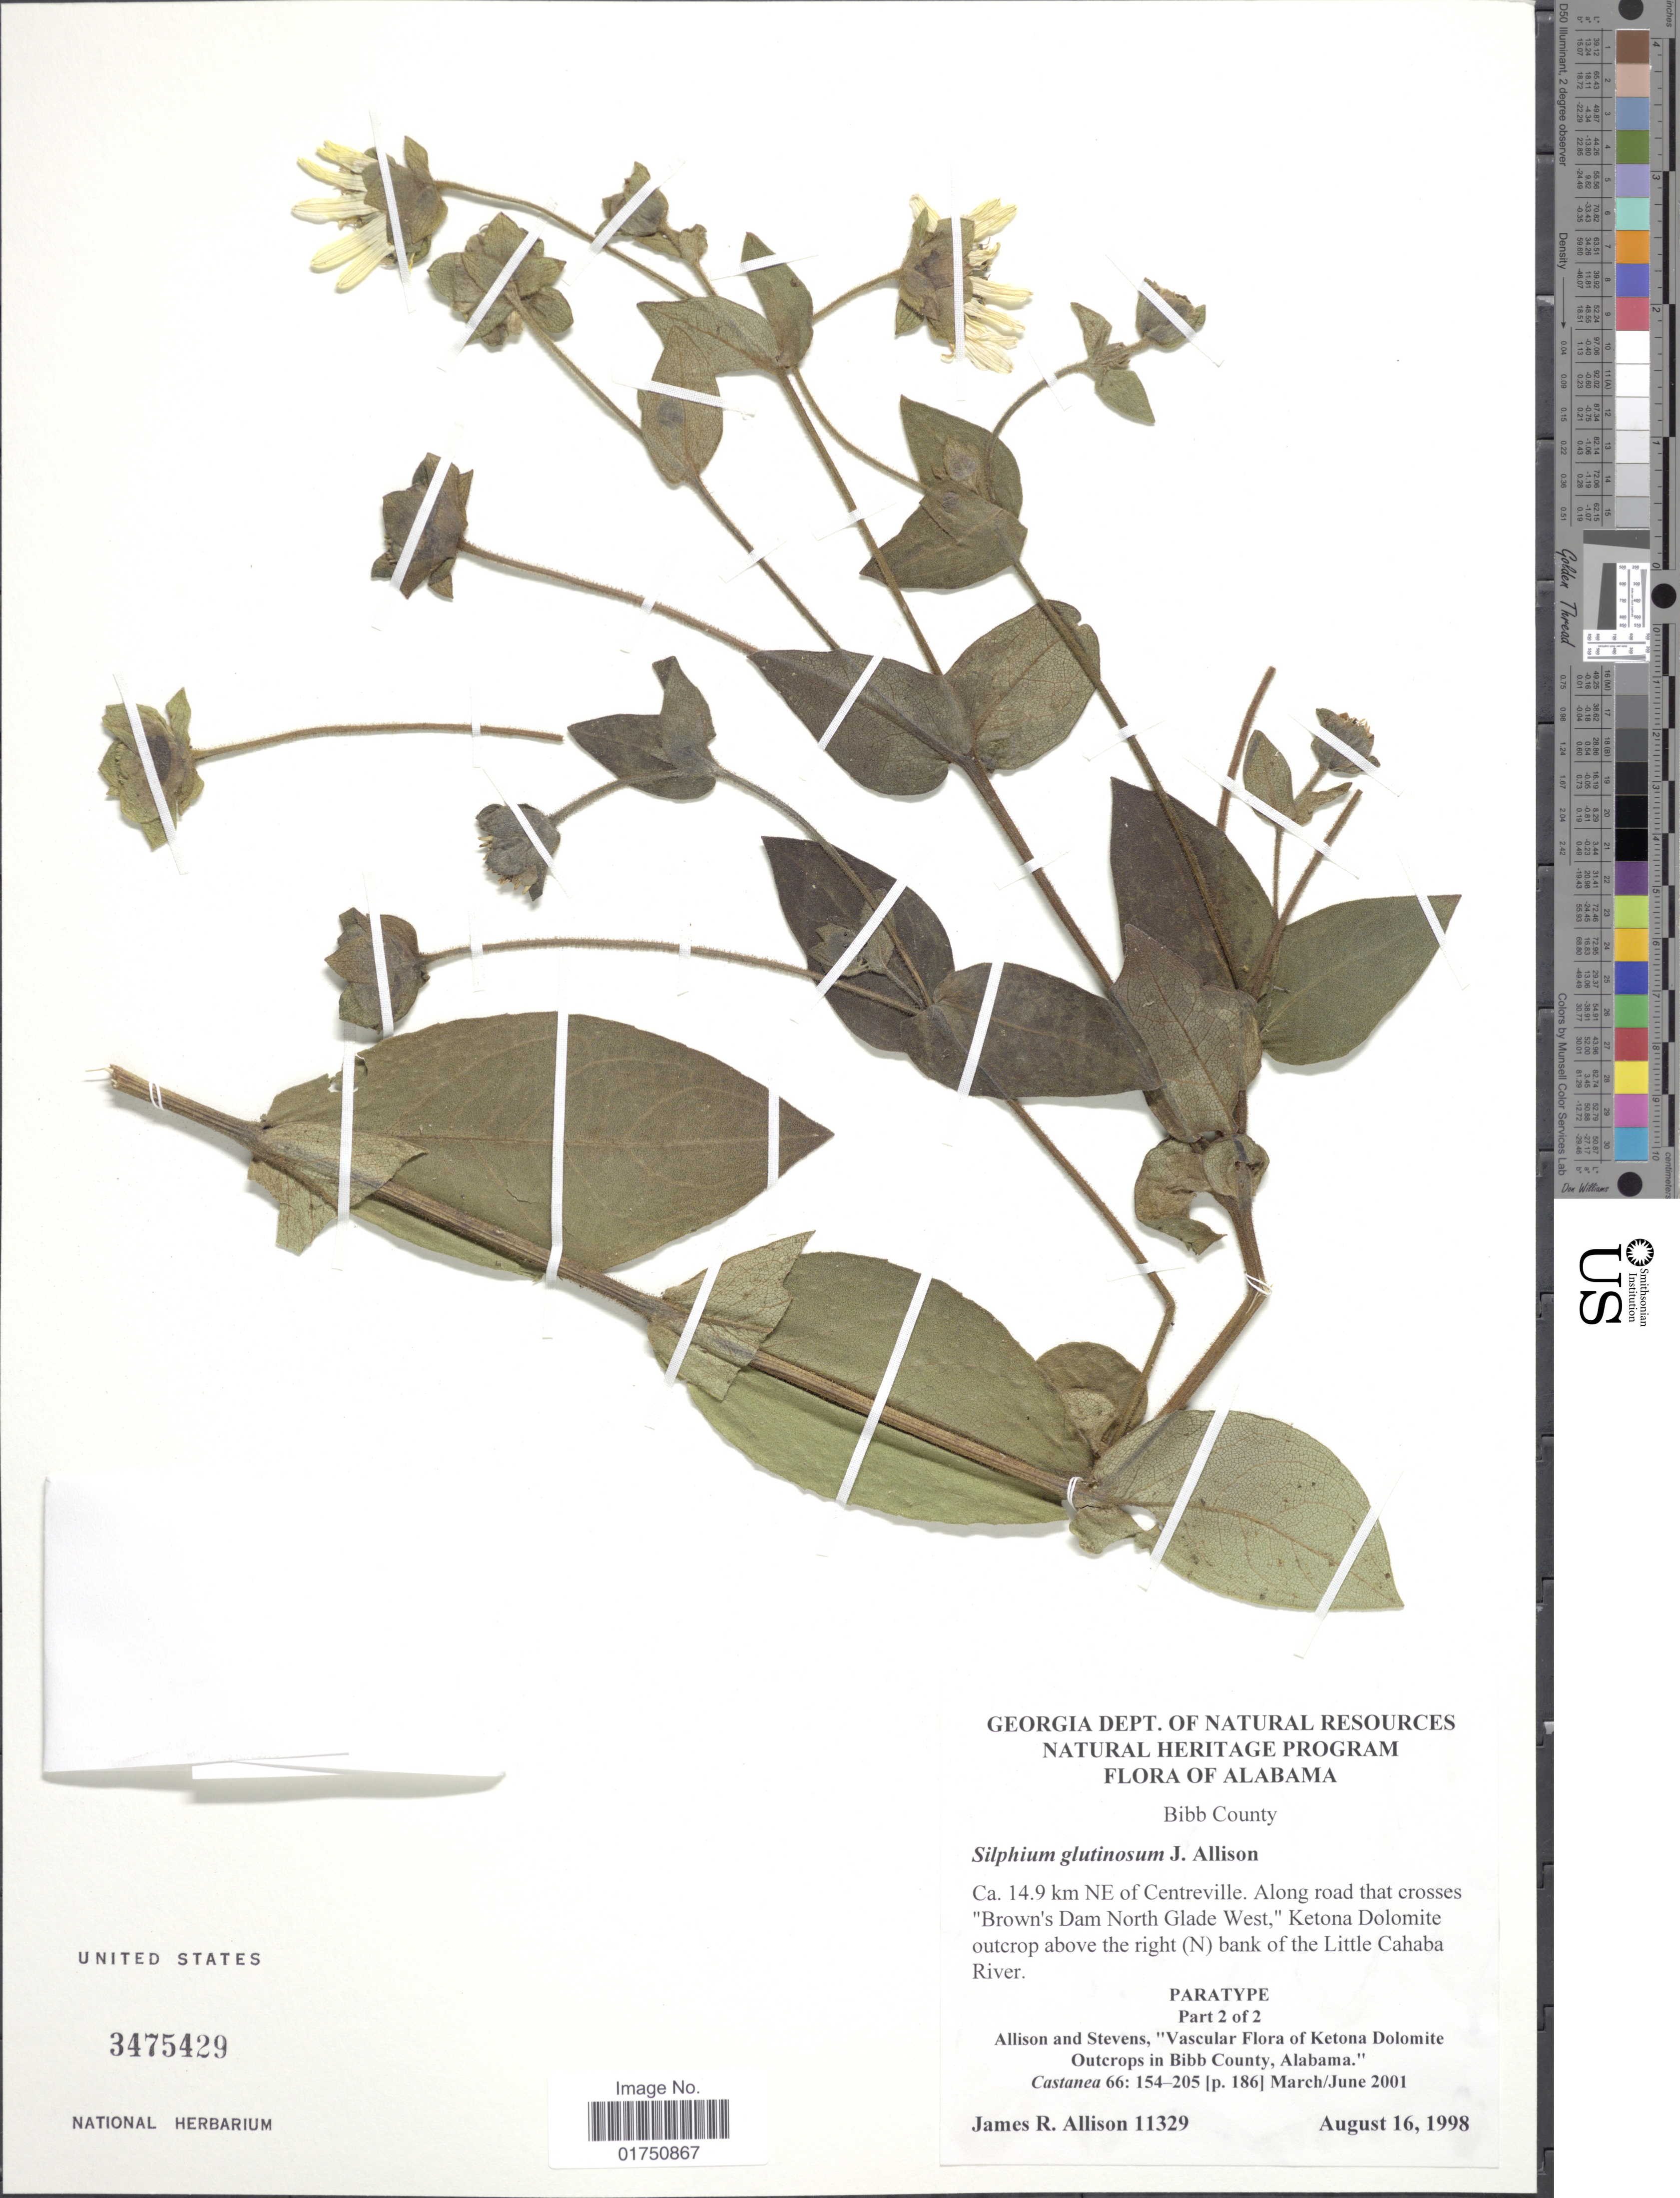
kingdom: Plantae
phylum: Tracheophyta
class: Magnoliopsida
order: Asterales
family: Asteraceae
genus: Silphium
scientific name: Silphium glutinosum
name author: J.R. Allison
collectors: J. R. Allison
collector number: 11329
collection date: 1998-08-16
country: United States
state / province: Alabama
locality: Bibb County. Ca. 14.9 km NE of Centreville. Along road that crosses "brown's Dam North Glade West", Ketona Dolomite outcrop above the right (N) bank of the Little Cahaba River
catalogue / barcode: US 3475429